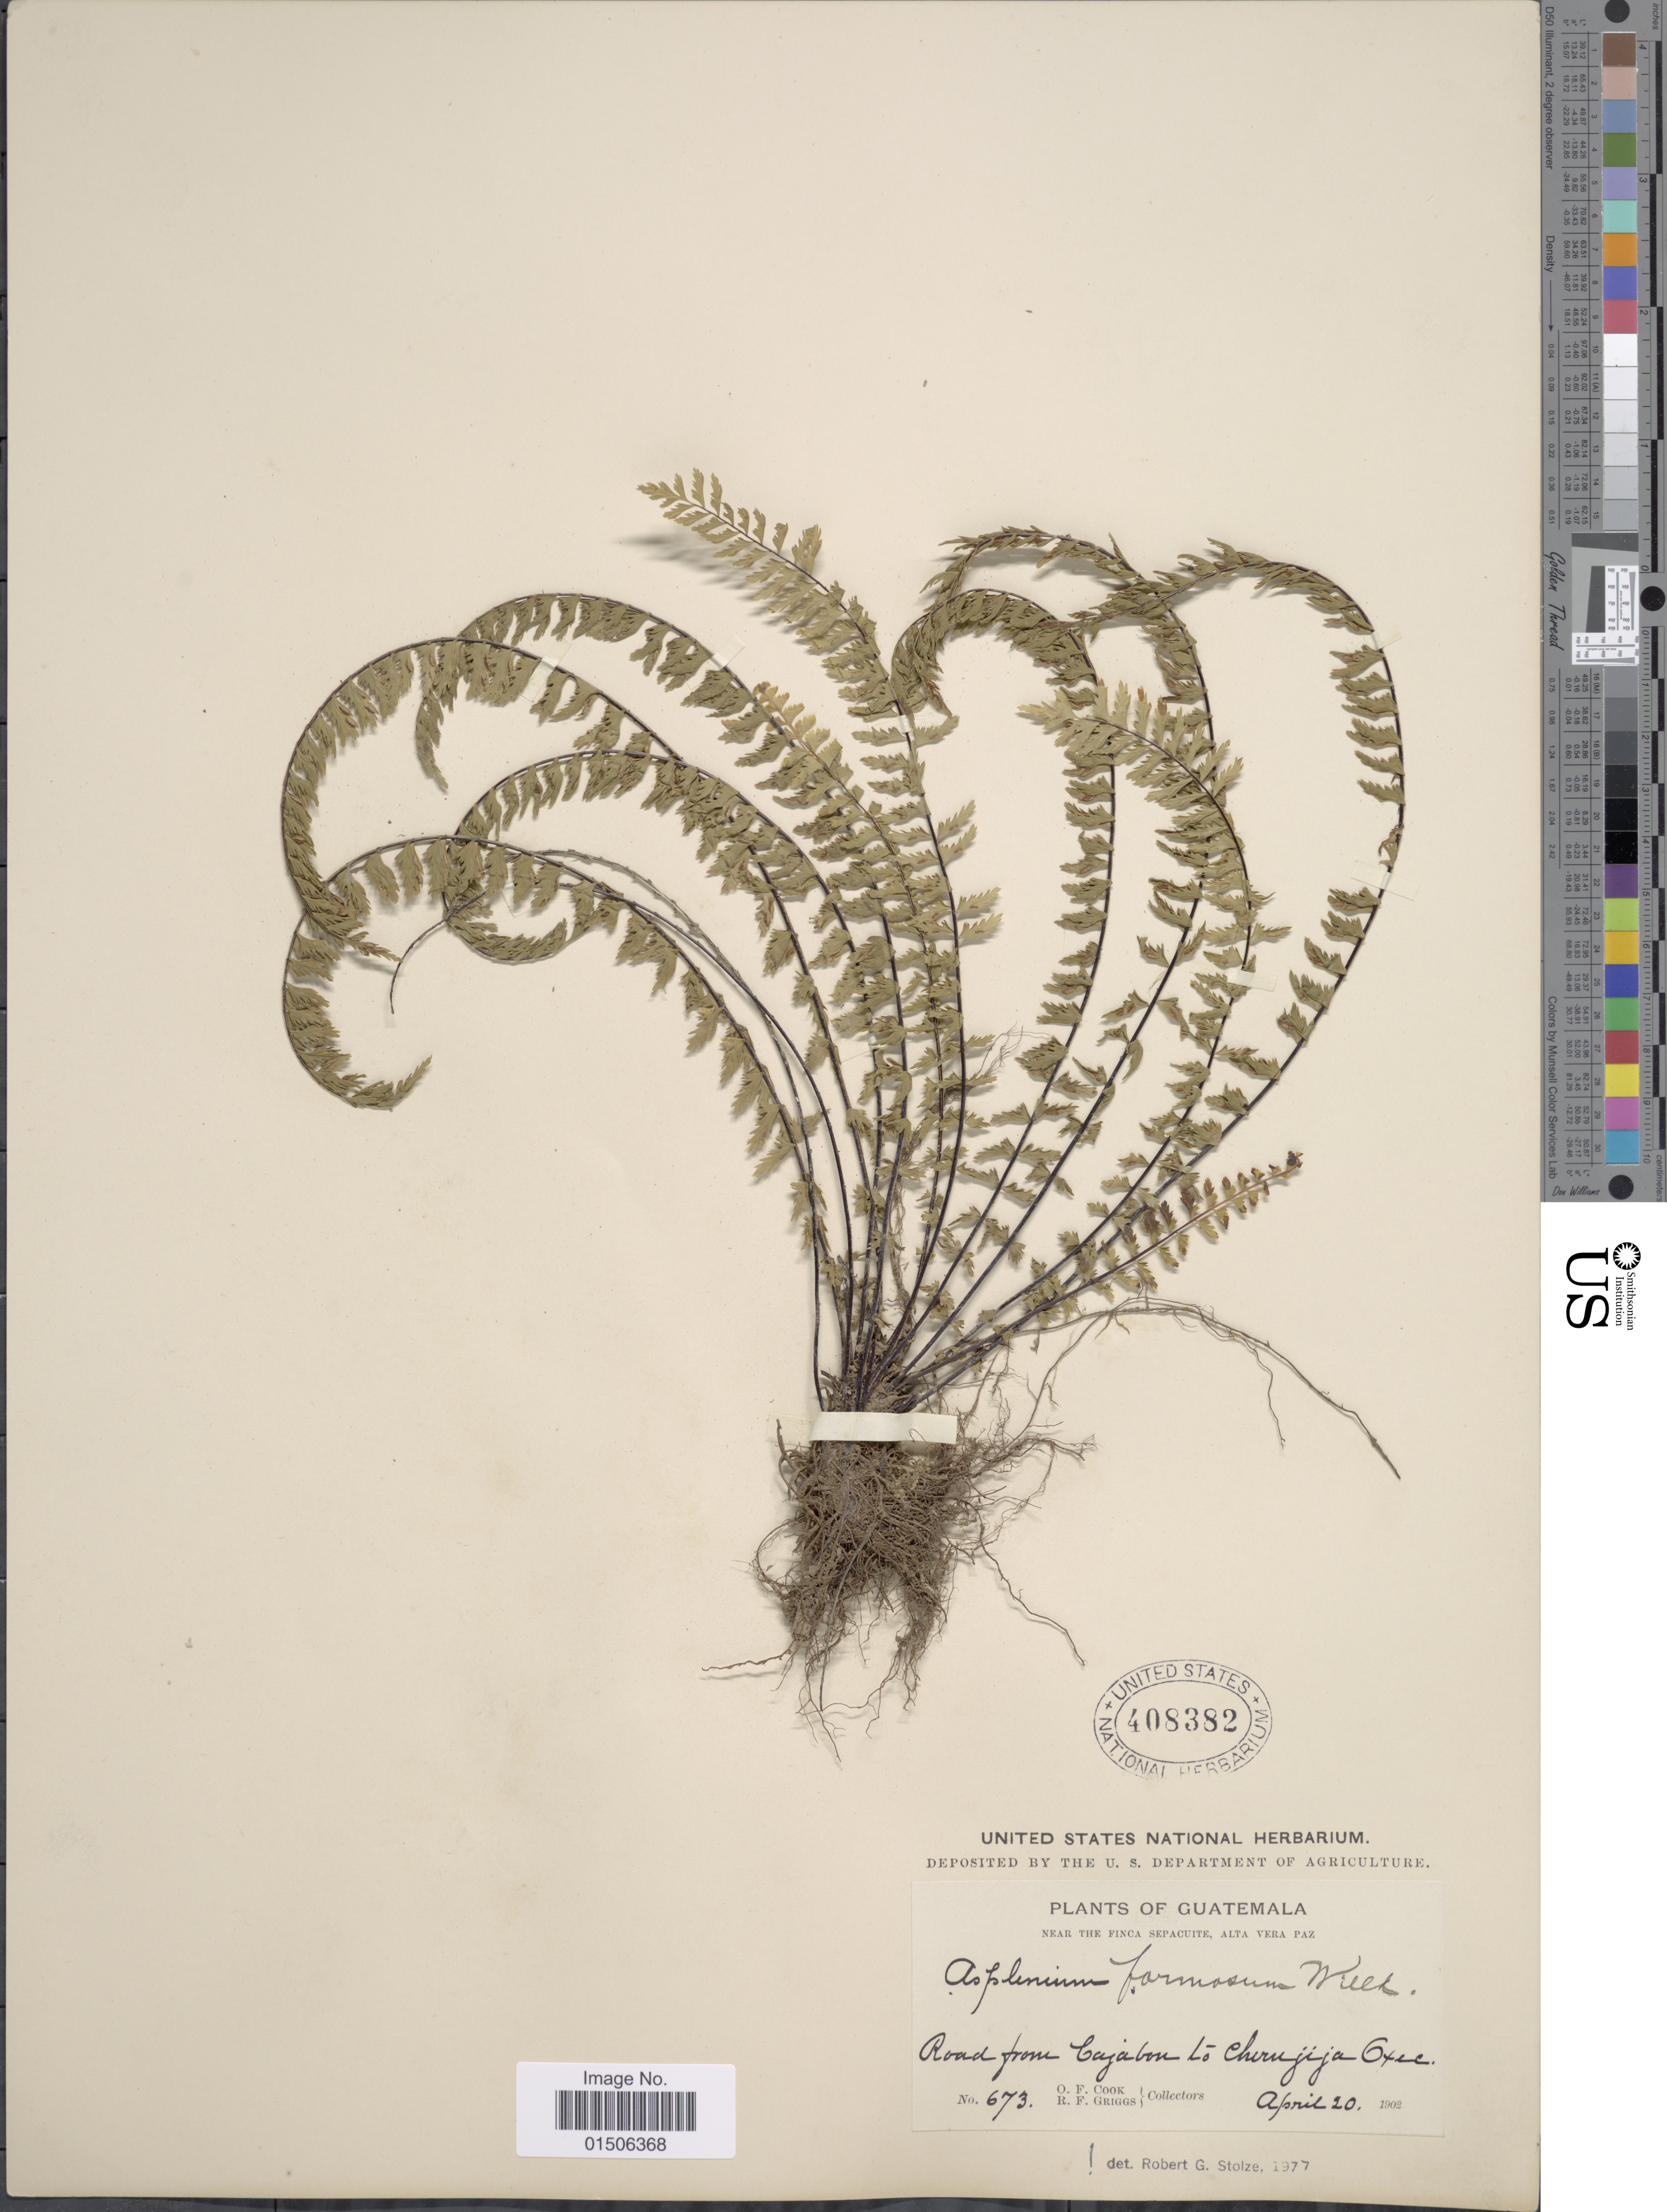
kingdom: Plantae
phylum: Tracheophyta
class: Polypodiopsida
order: Polypodiales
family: Aspleniaceae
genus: Asplenium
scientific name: Asplenium formosum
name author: Willd.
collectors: O. F. Cook & R. F. Griggs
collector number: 673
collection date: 1902-04-20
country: Guatemala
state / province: Alta Verapaz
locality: Near the Finca Sepacuite, Road from Cajabon to Cherujija Oxec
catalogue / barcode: US 408382